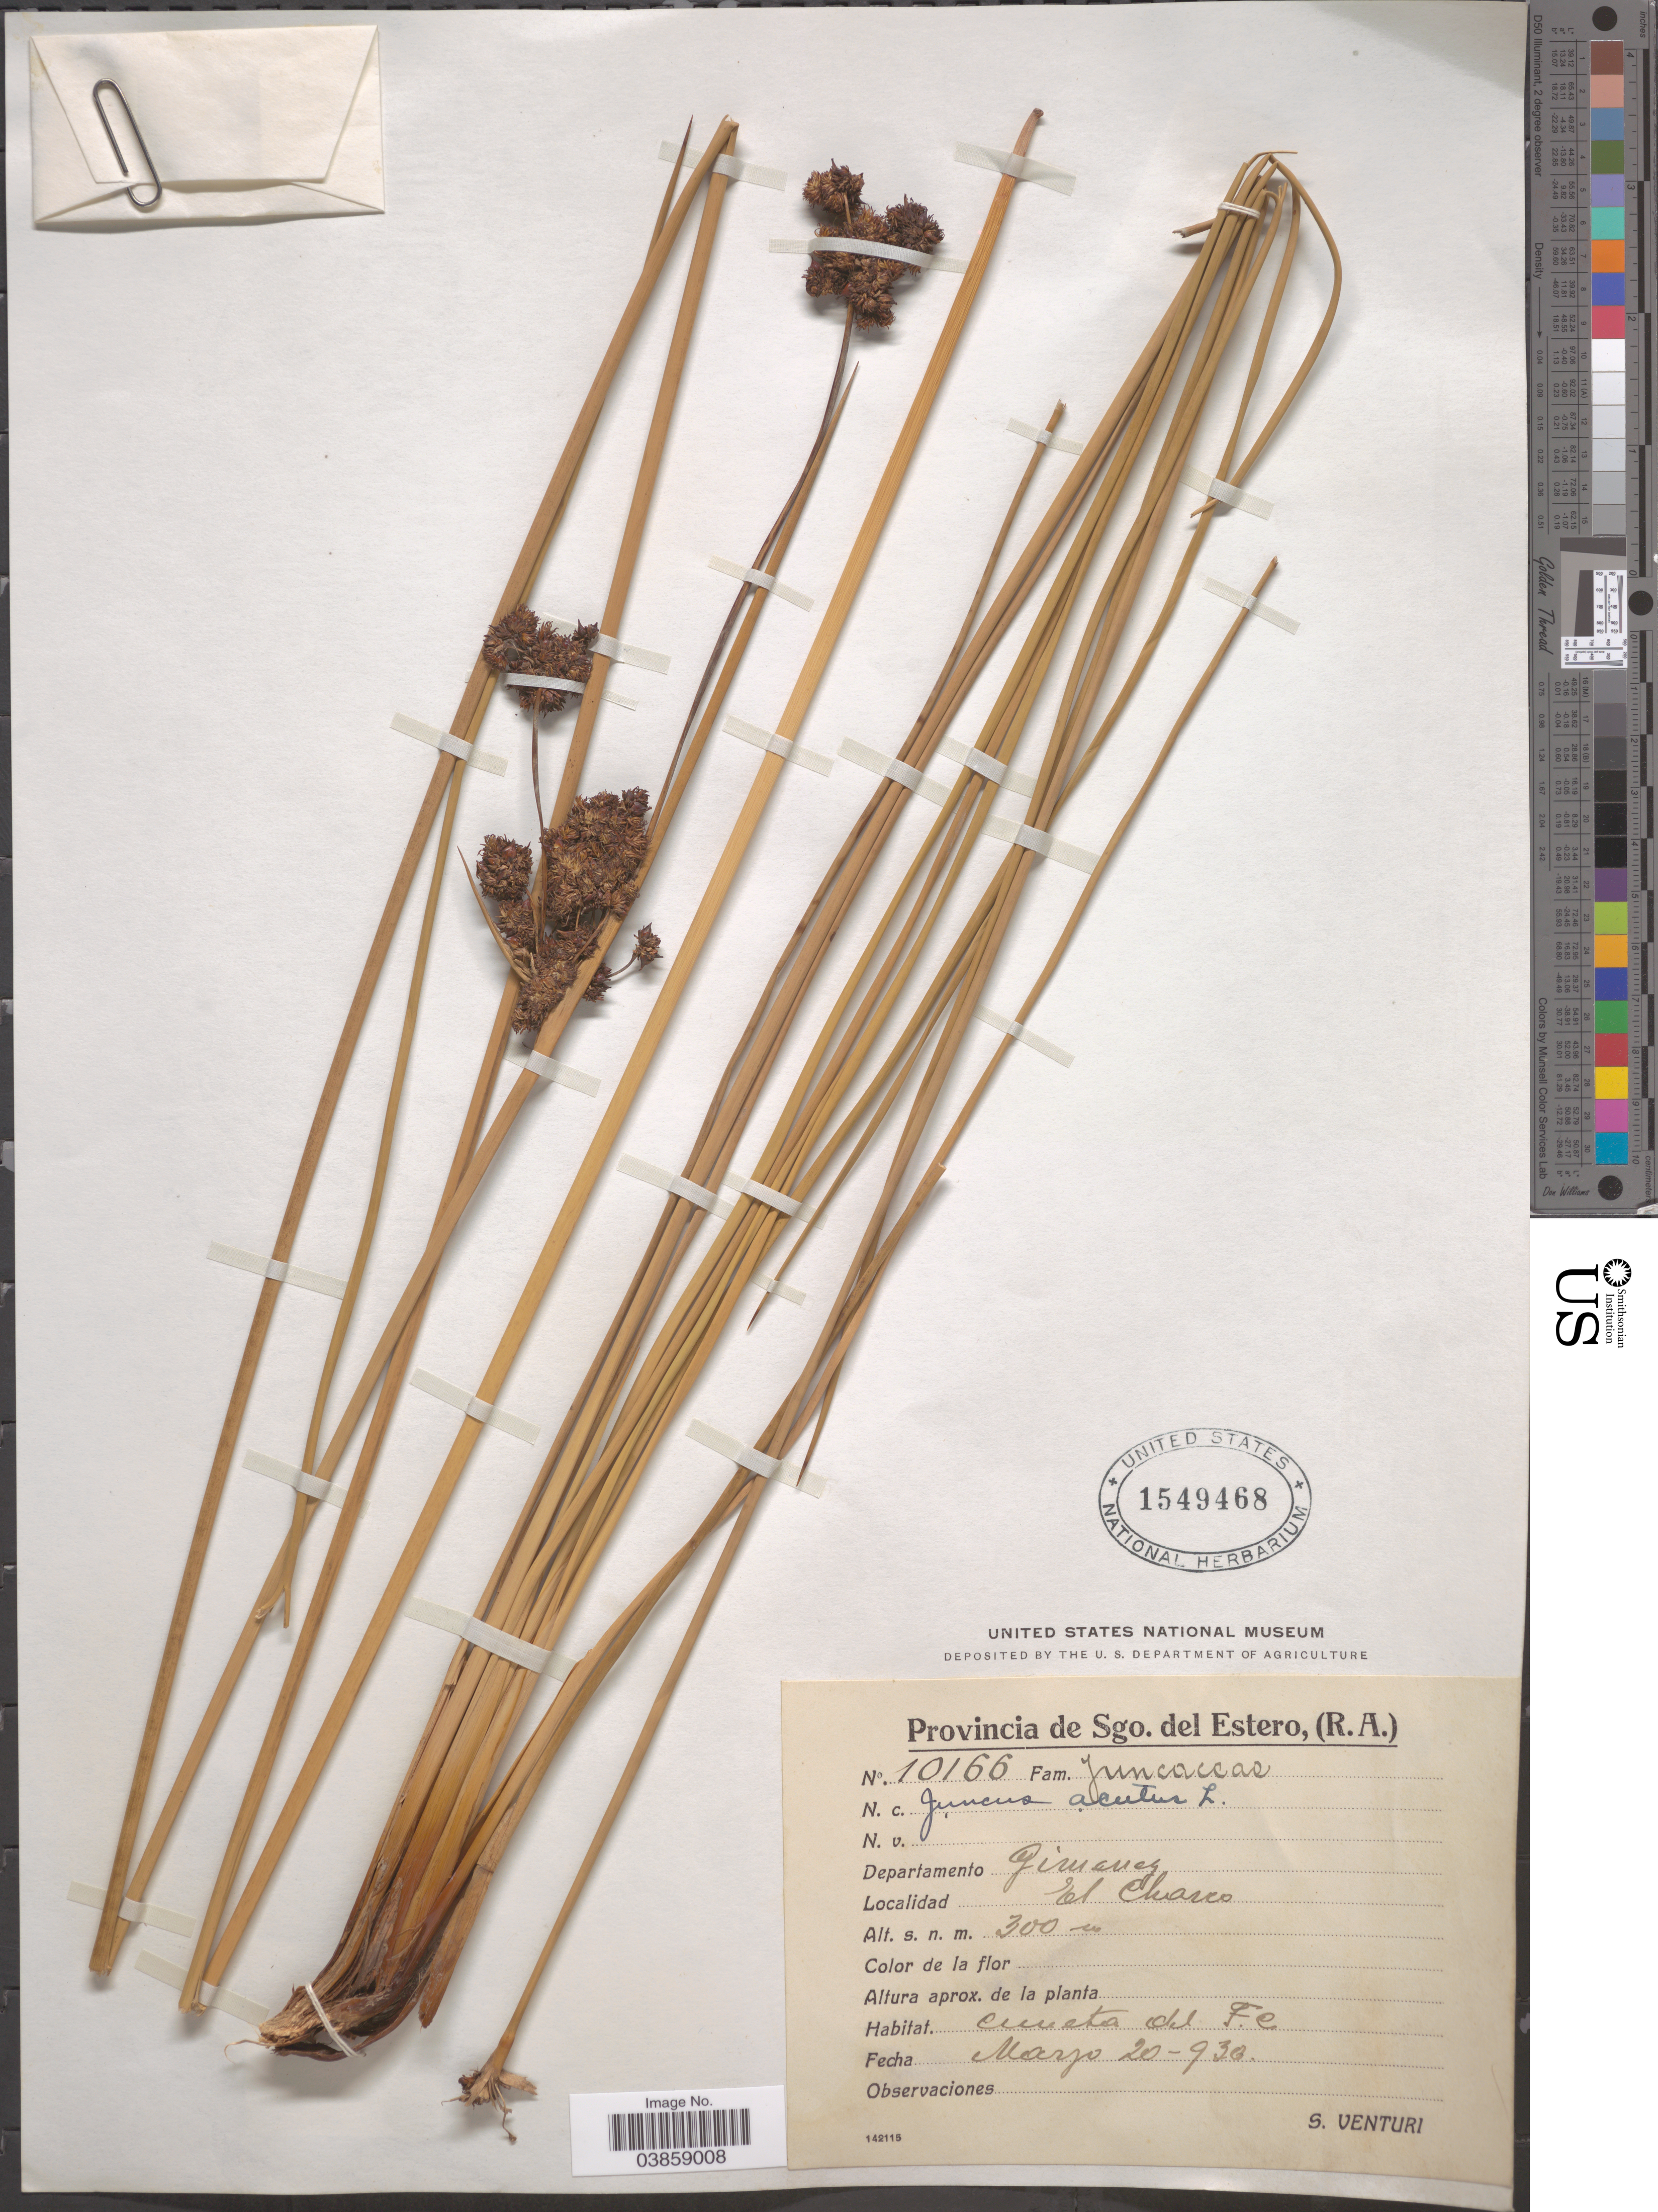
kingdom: Plantae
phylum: Tracheophyta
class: Liliopsida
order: Poales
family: Juncaceae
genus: Juncus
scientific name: Juncus acutus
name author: L.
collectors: S. Venturi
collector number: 10166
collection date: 1930-03-20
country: Argentina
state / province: Santiago del Estero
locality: Departamento Gimenez. El Chiarco.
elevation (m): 300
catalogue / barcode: US 1549468